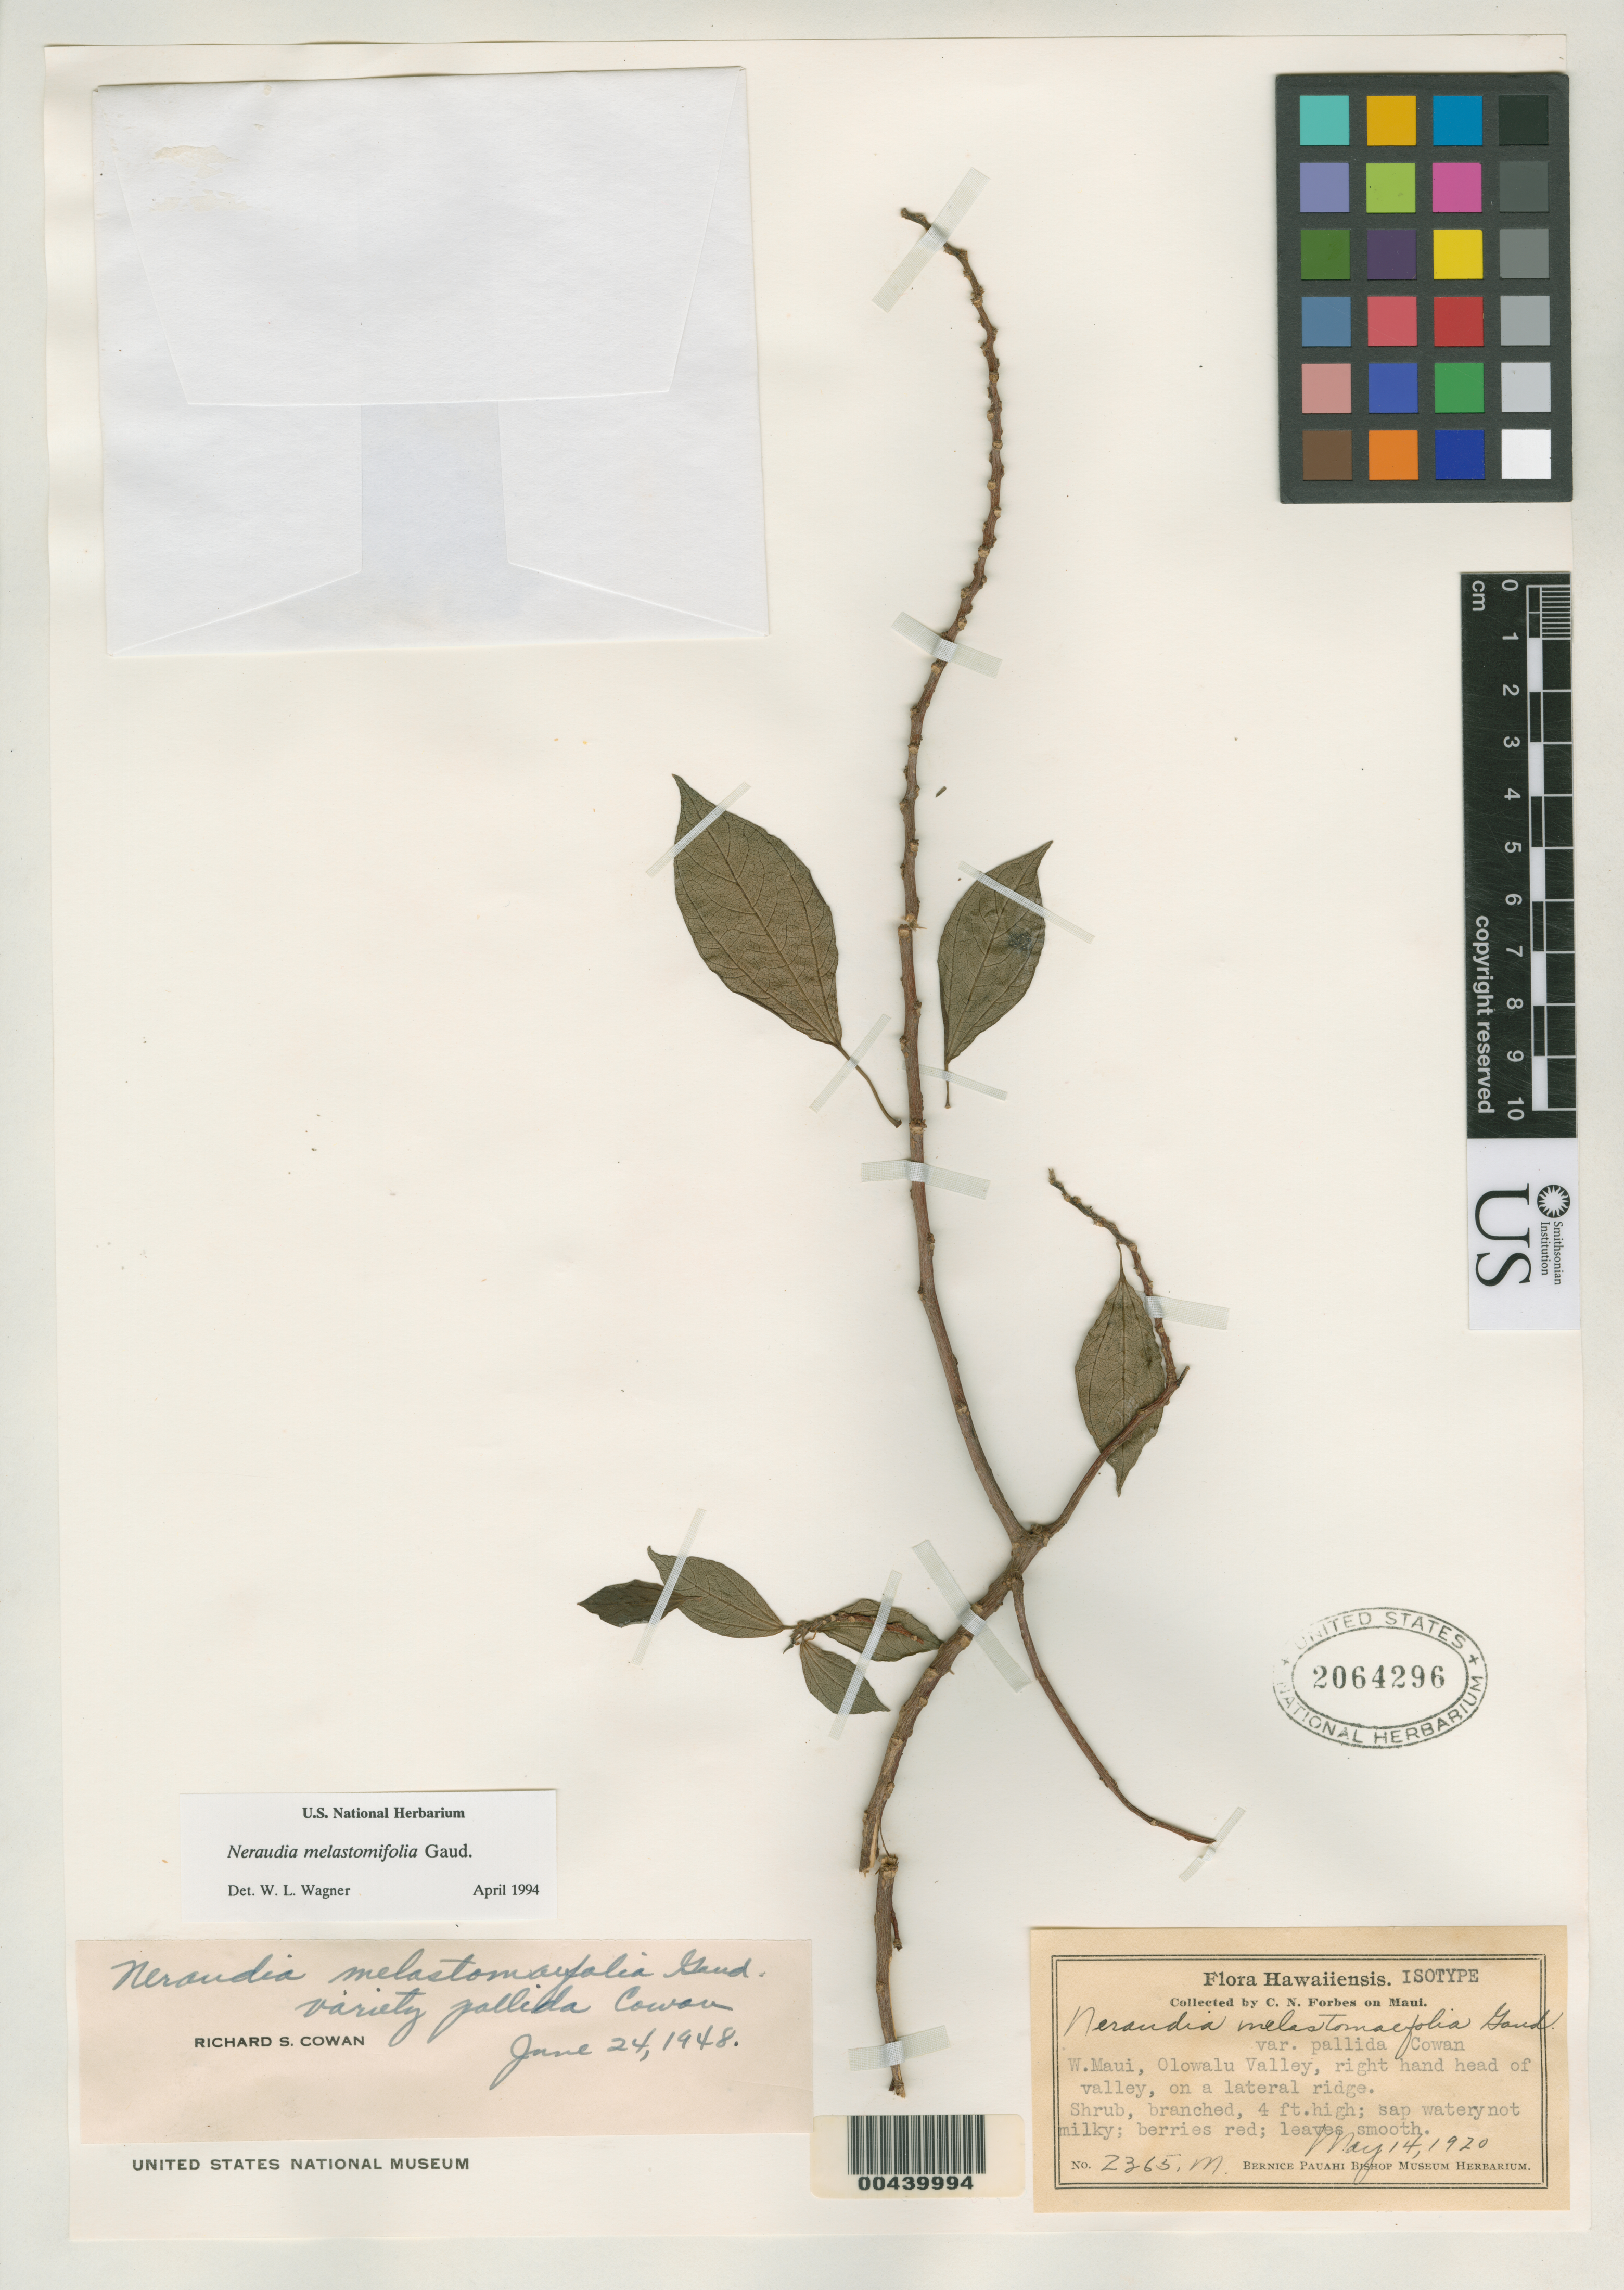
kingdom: Plantae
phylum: Tracheophyta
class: Magnoliopsida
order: Rosales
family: Urticaceae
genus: Neraudia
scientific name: Neraudia melastomifolia var. pallida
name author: R.S. Cowan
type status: Isotype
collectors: C. N. Forbes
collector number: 2365.M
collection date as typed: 14 May 1920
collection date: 1920-05-14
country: United States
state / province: Hawaii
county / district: Maui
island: Maui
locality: W. Maui, Olowalu Valley, right hand head of valley, on a lateral ridge.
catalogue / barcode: US 2064296